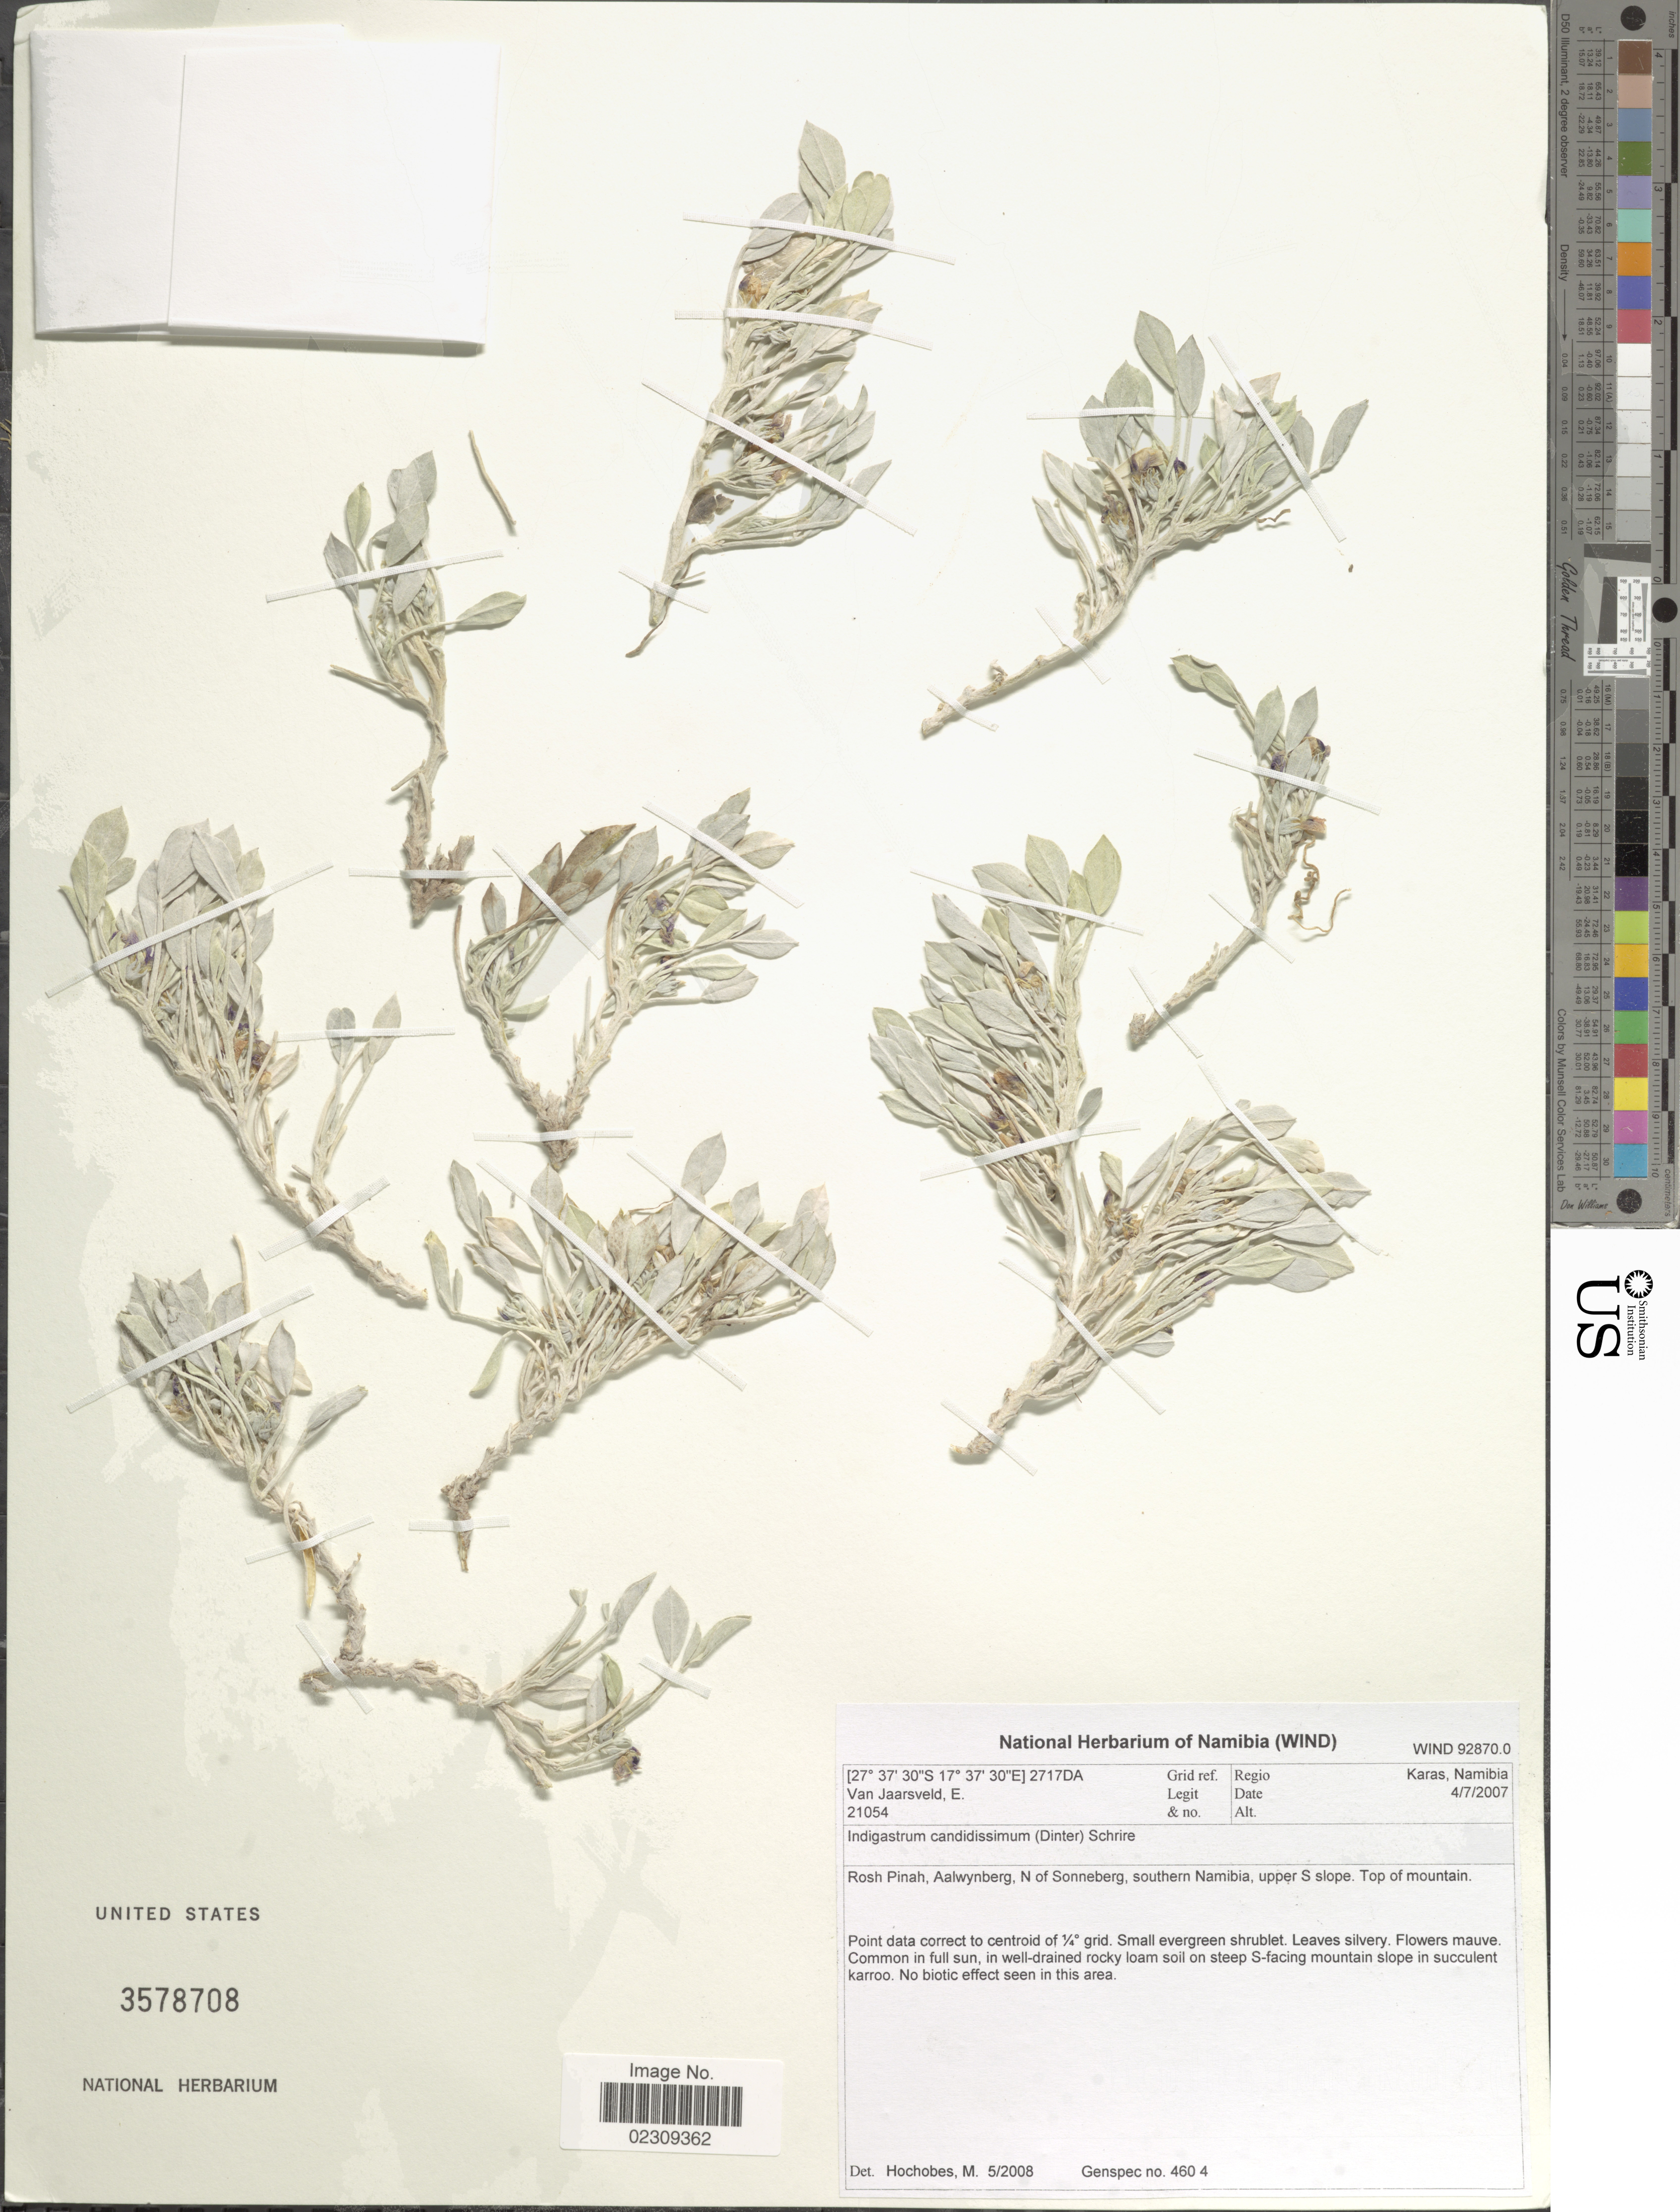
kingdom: Plantae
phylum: Tracheophyta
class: Magnoliopsida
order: Fabales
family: Fabaceae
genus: Indigastrum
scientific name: Indigastrum candidissimum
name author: (Dinter) Schrire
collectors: E. van Jaarsveld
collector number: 21054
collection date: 2007-07-04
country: Namibia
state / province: Karas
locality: Rosh Pinah, Aalwynberg, N of Sonneberg, southern Namibia, upper S slope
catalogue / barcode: US 3578708